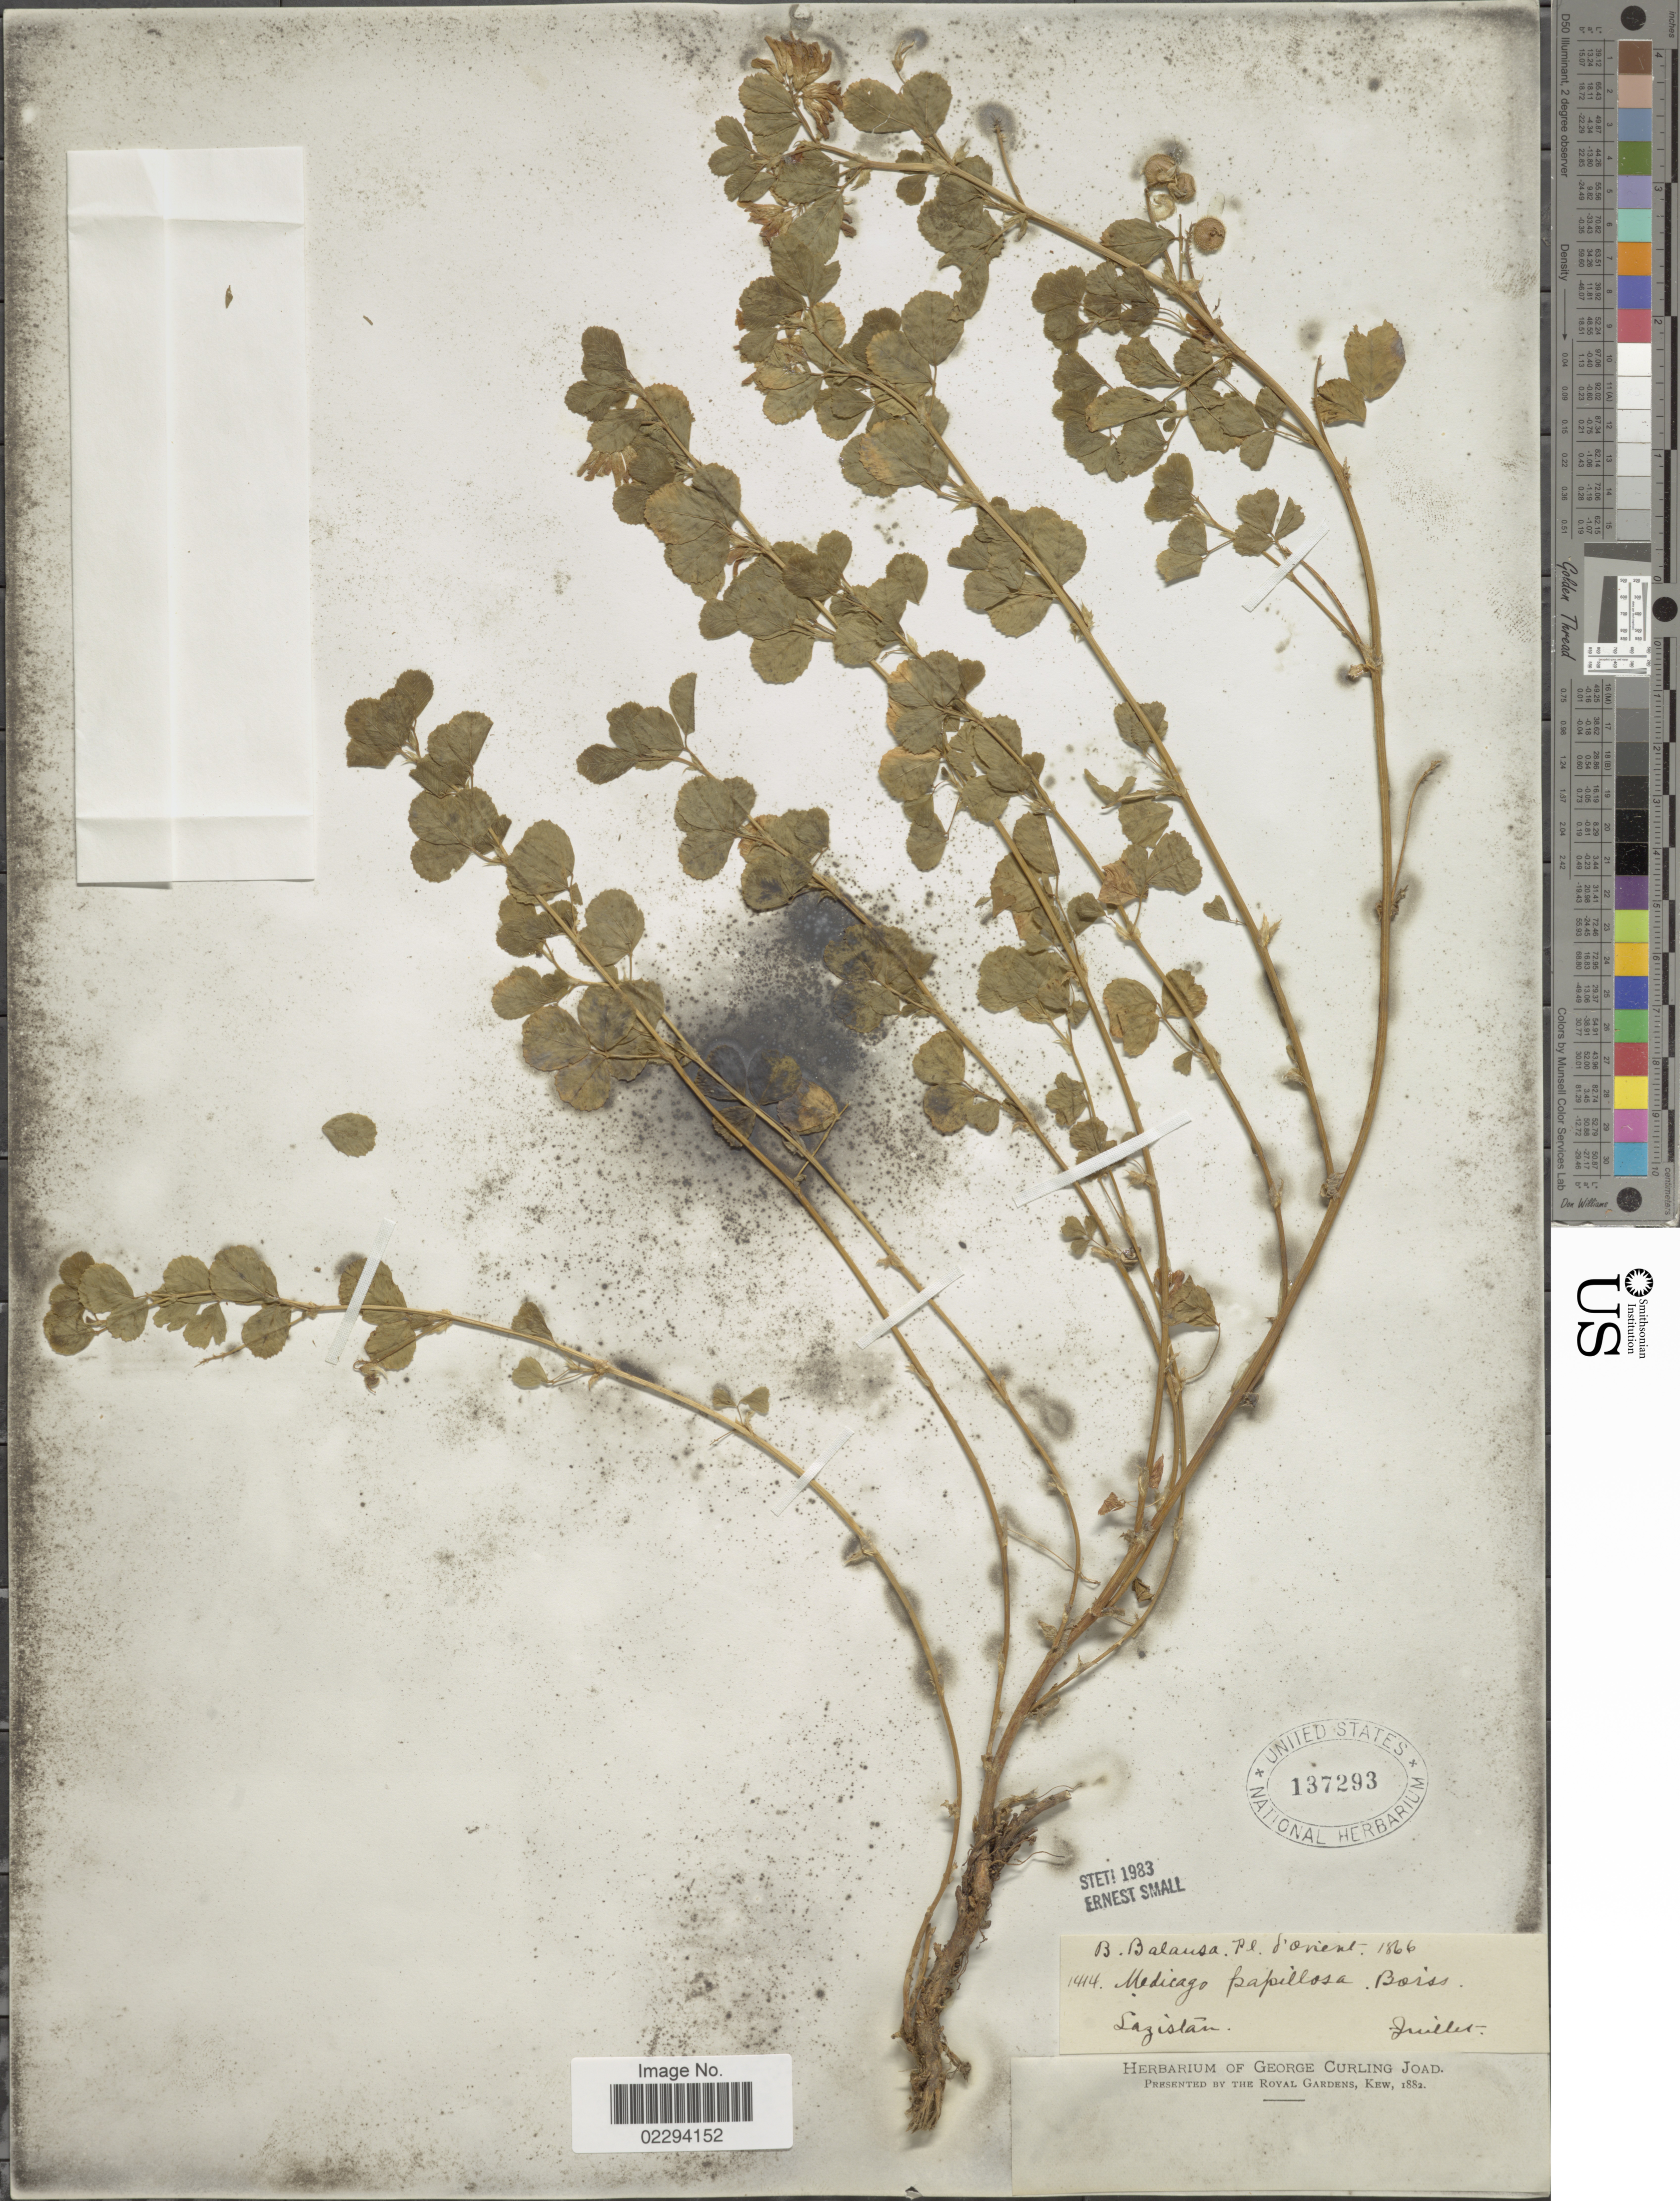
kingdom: Plantae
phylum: Tracheophyta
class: Magnoliopsida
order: Fabales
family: Fabaceae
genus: Medicago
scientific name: Medicago papillosa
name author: Boiss.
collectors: ex herb. George Curling Joad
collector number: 1414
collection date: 1866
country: Turkey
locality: D'Orient. Lazistan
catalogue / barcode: US 137293